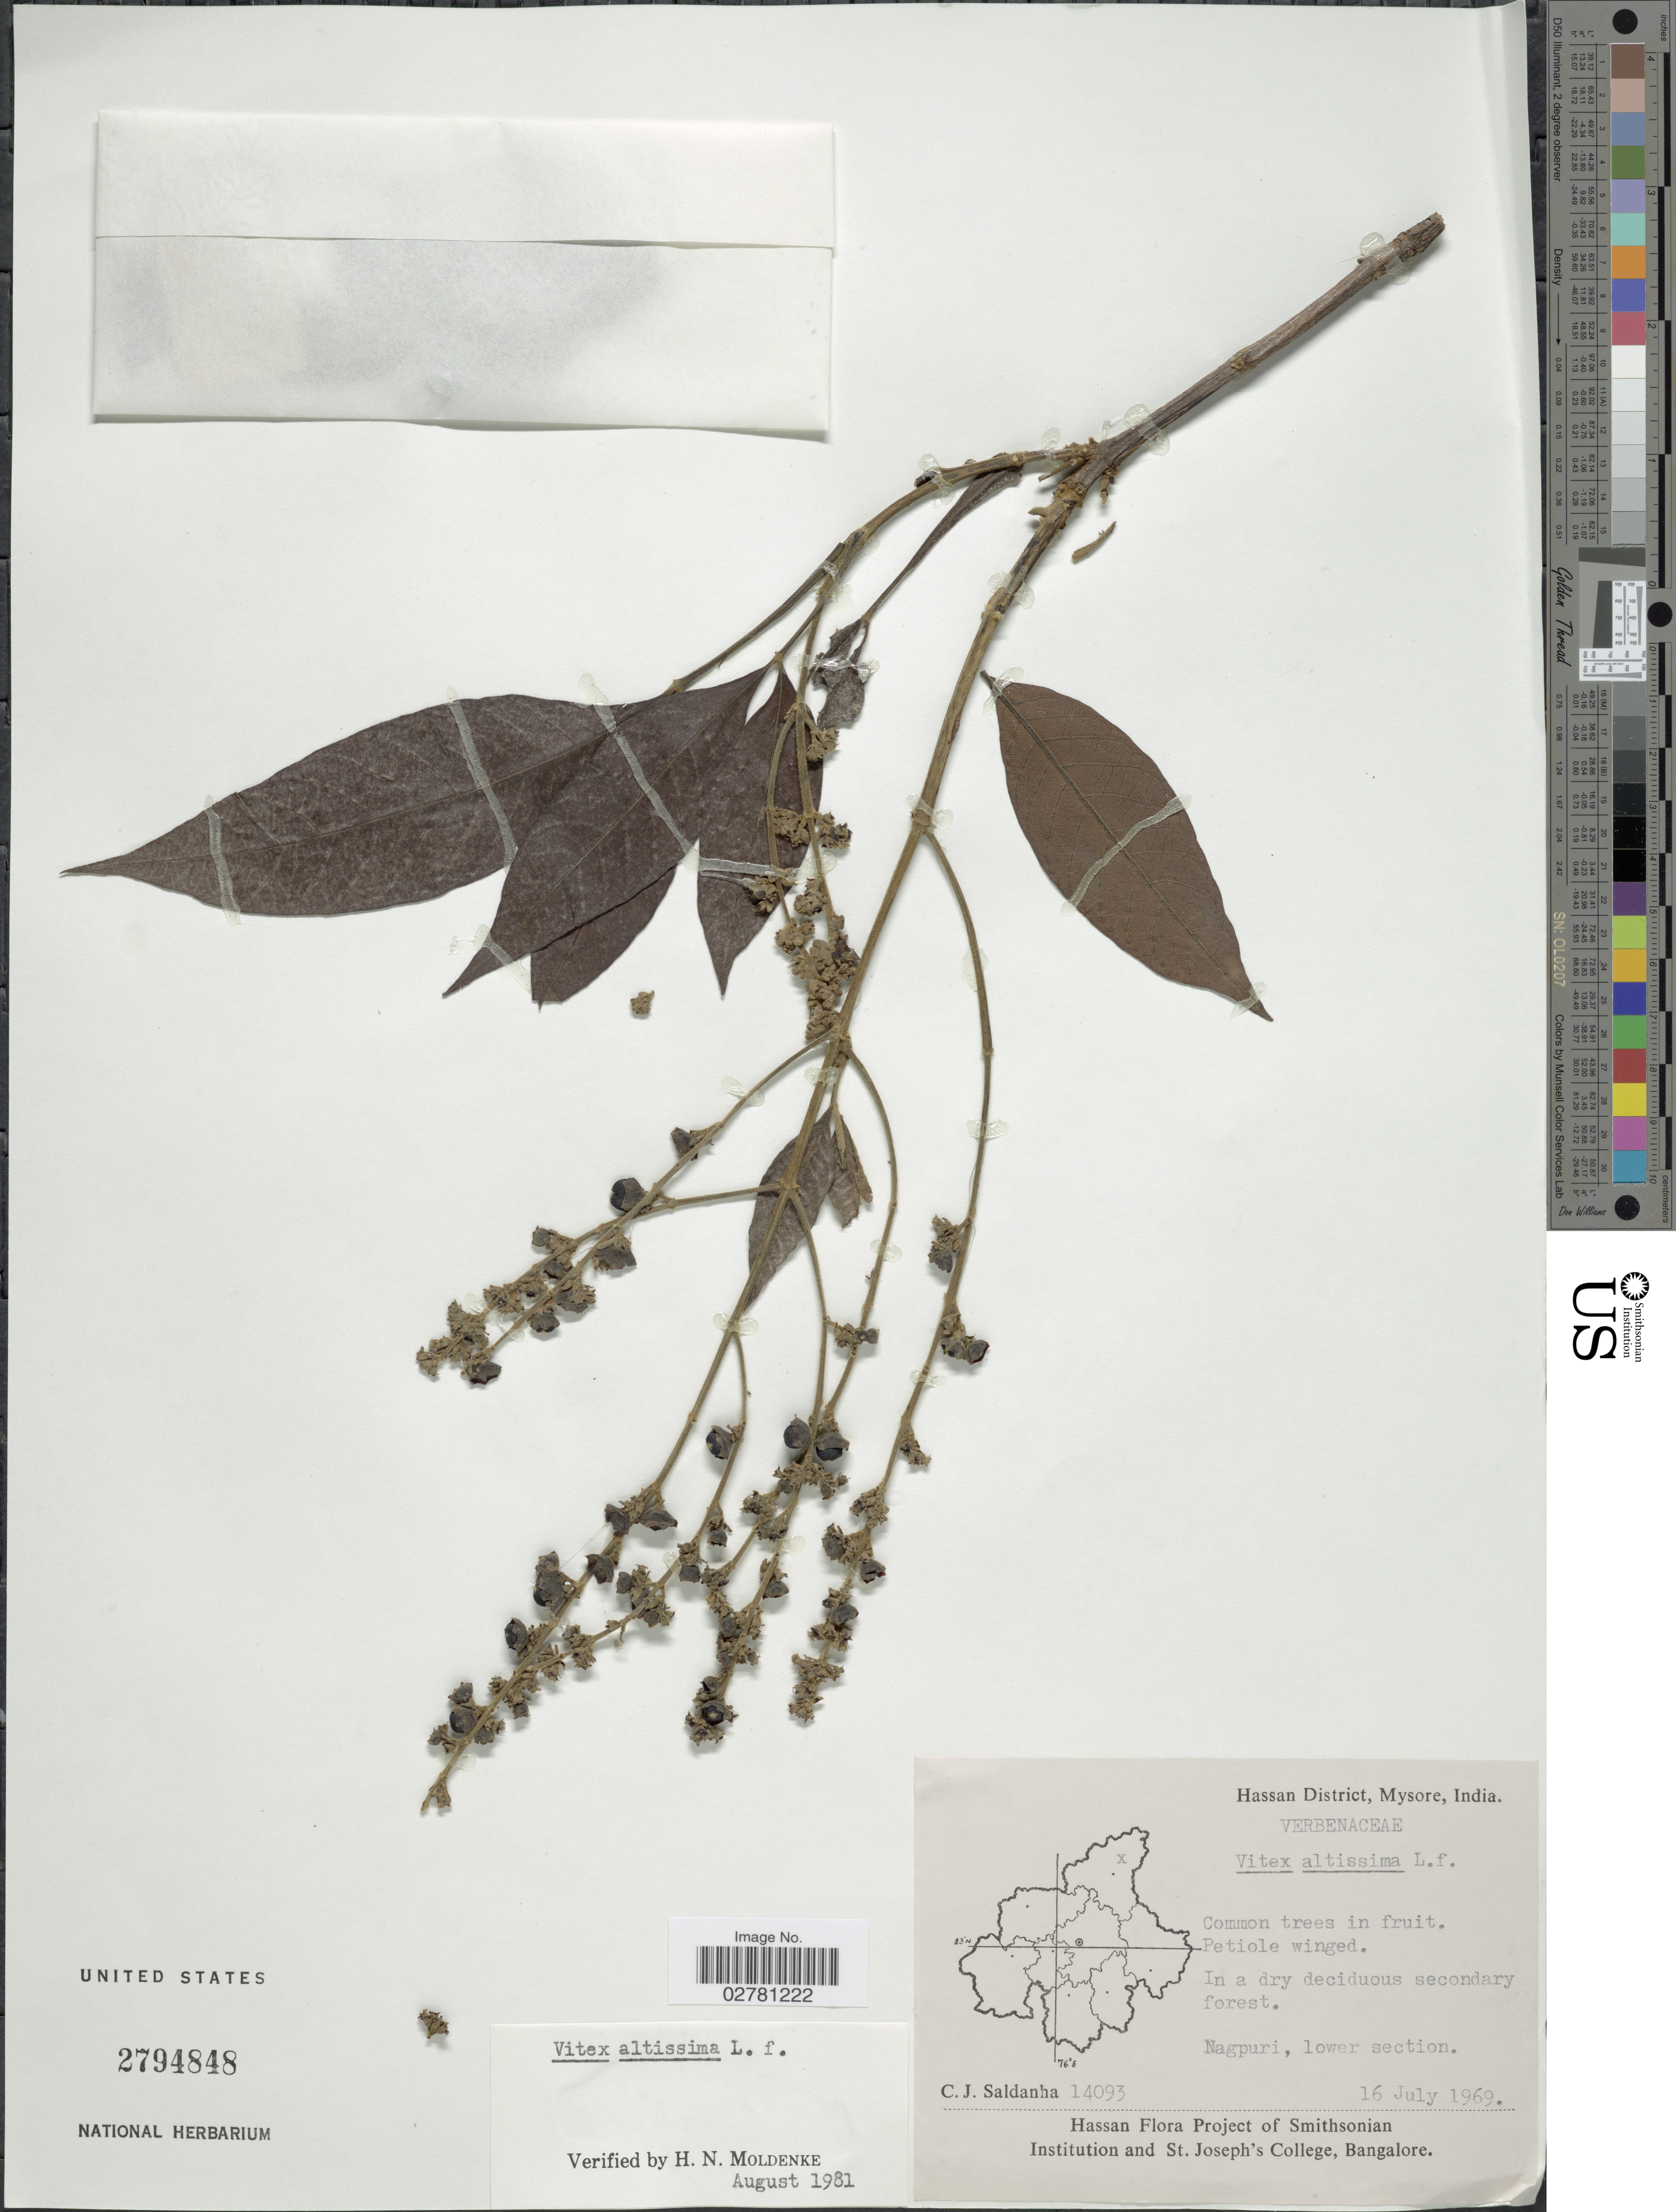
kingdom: Plantae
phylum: Tracheophyta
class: Magnoliopsida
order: Lamiales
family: Lamiaceae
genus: Vitex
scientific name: Vitex altissima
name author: L. f.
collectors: C. J. Saldanha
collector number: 14093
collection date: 1969-07-16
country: India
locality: Hassan District, Mysore. Nagpuri, lower section.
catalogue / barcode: US 2794848